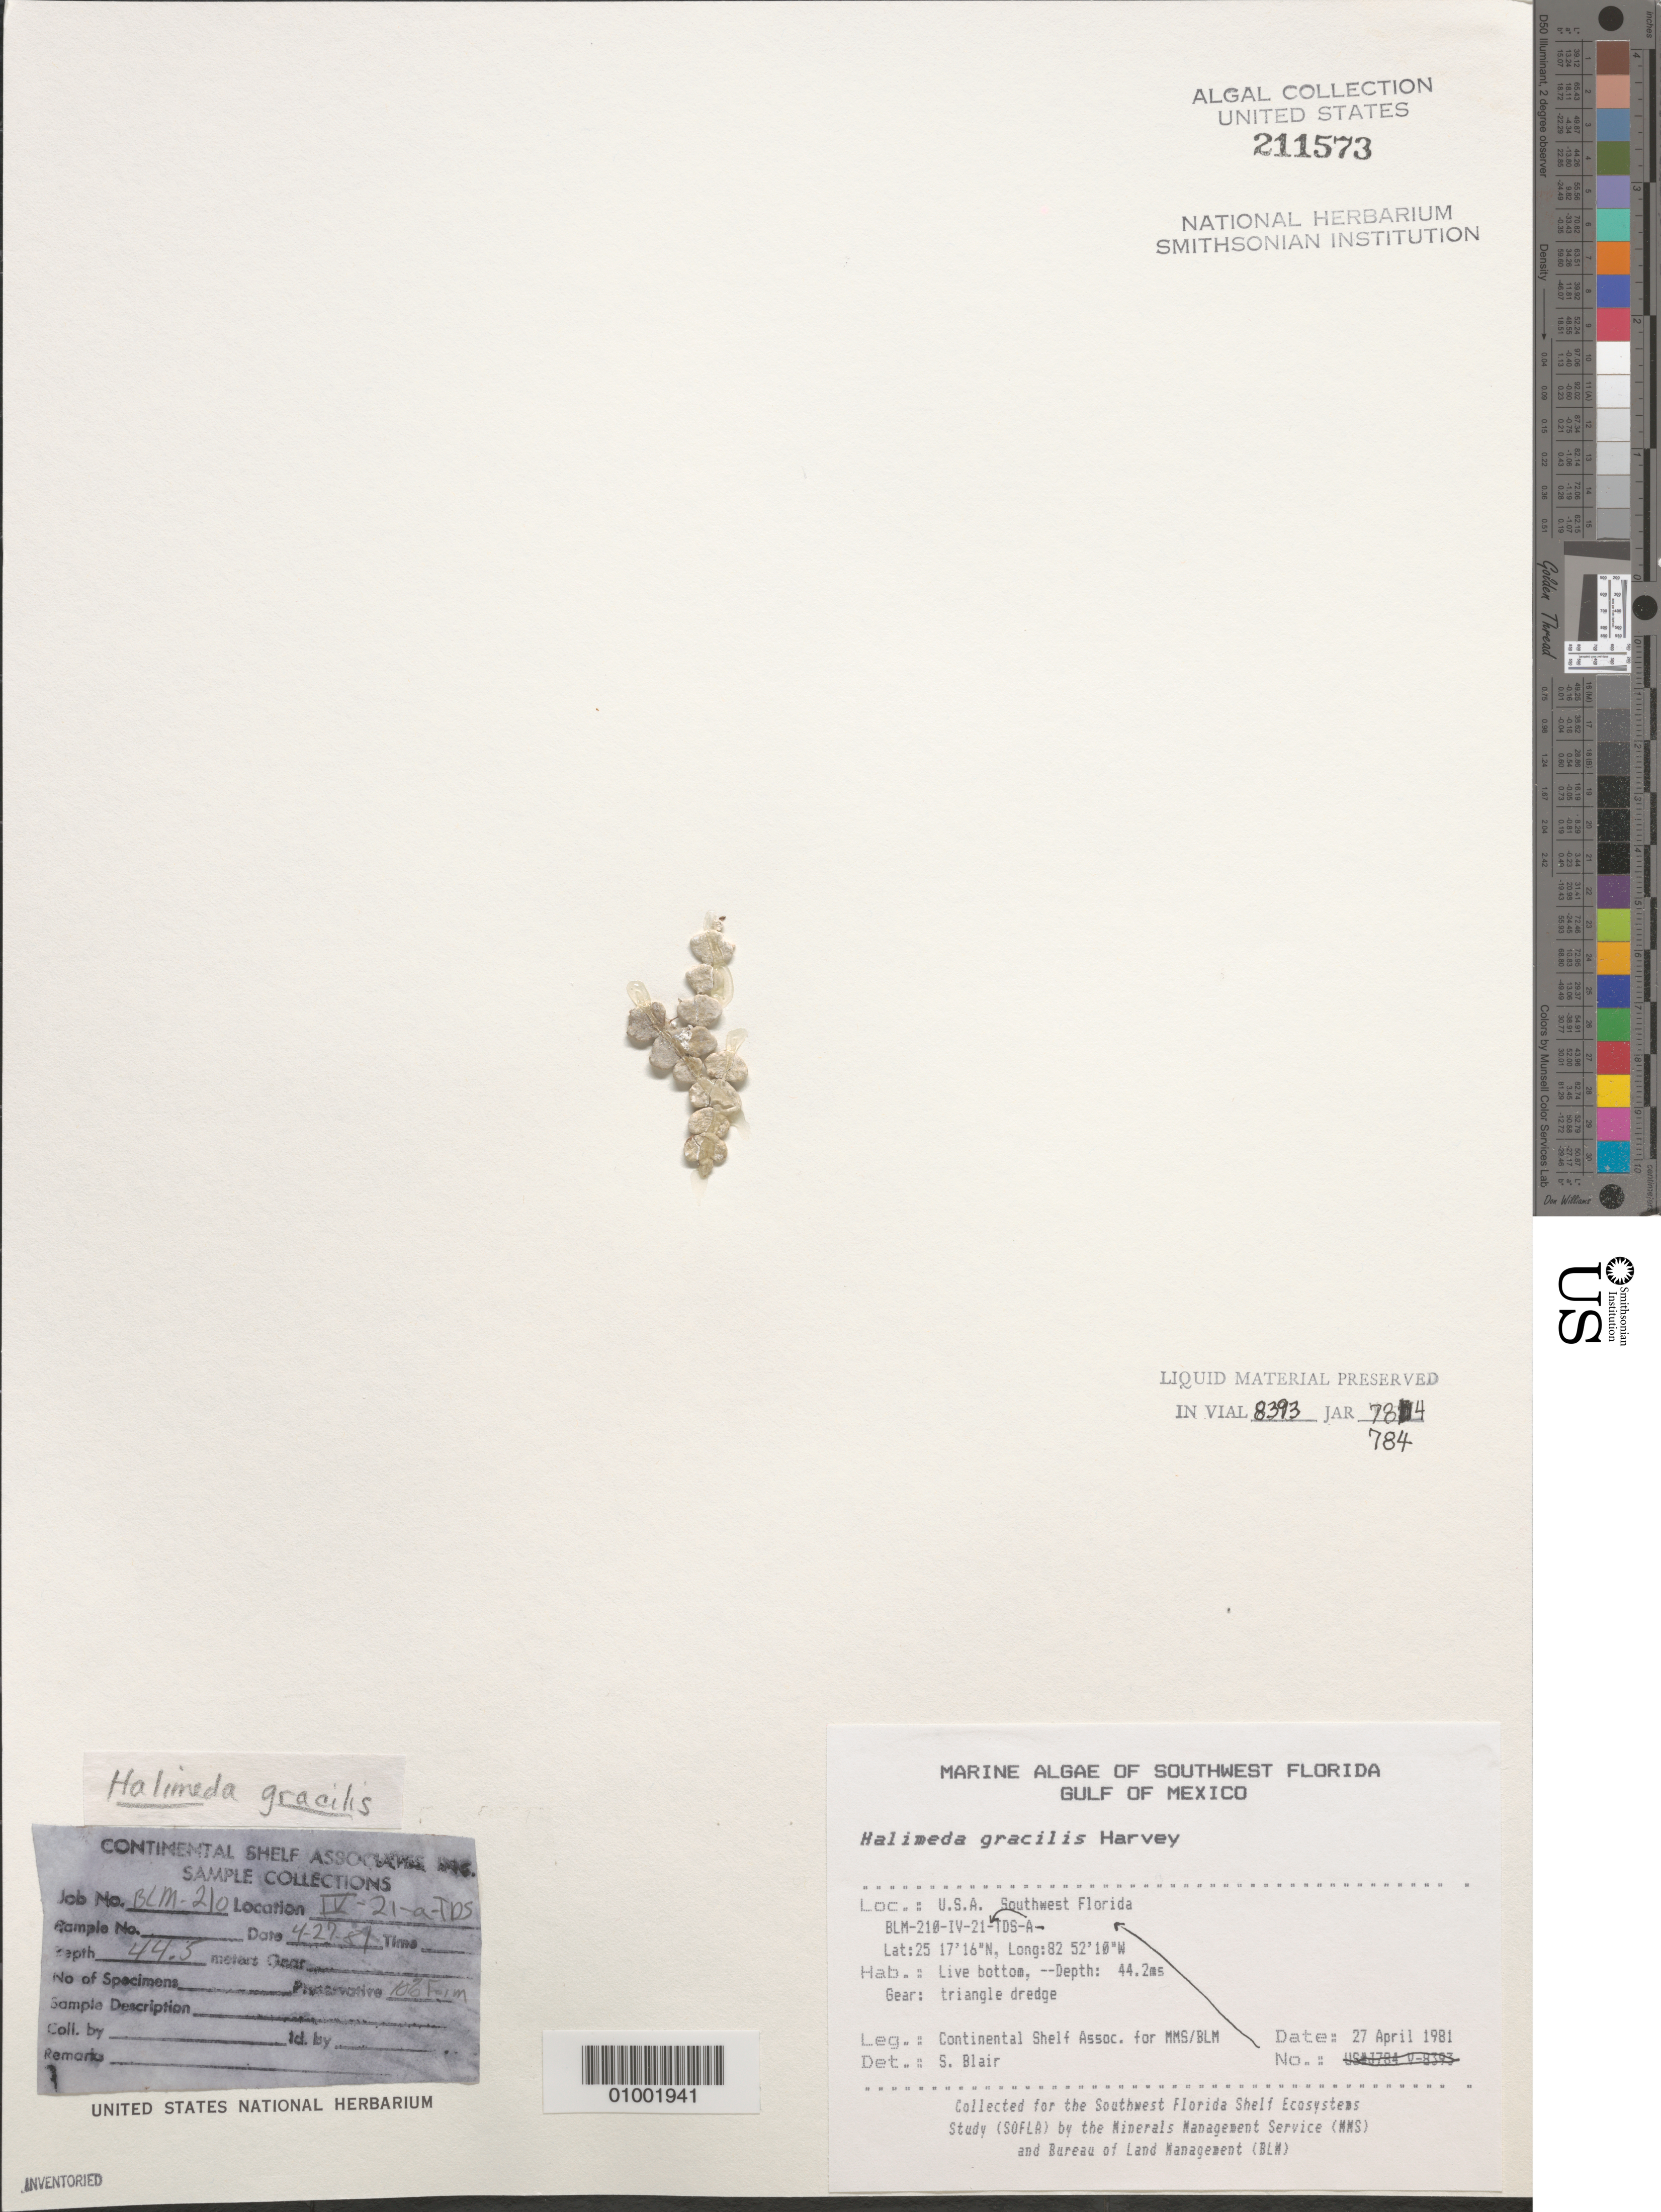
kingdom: Plantae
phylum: Chlorophyta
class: Ulvophyceae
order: Bryopsidales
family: Halimedaceae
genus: Halimeda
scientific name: Halimeda gracilis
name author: Harv. ex J. Agardh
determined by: Blair, S. M.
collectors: Continental Shelf Associates for the MMS/BLM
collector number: BLM-210-IV-21-A-TDS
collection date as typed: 27 Apr 1981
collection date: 1981-04-27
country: United States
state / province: Florida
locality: Gulf of Mexico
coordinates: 25 17'16"N, 82 52'10"W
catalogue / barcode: US 211573